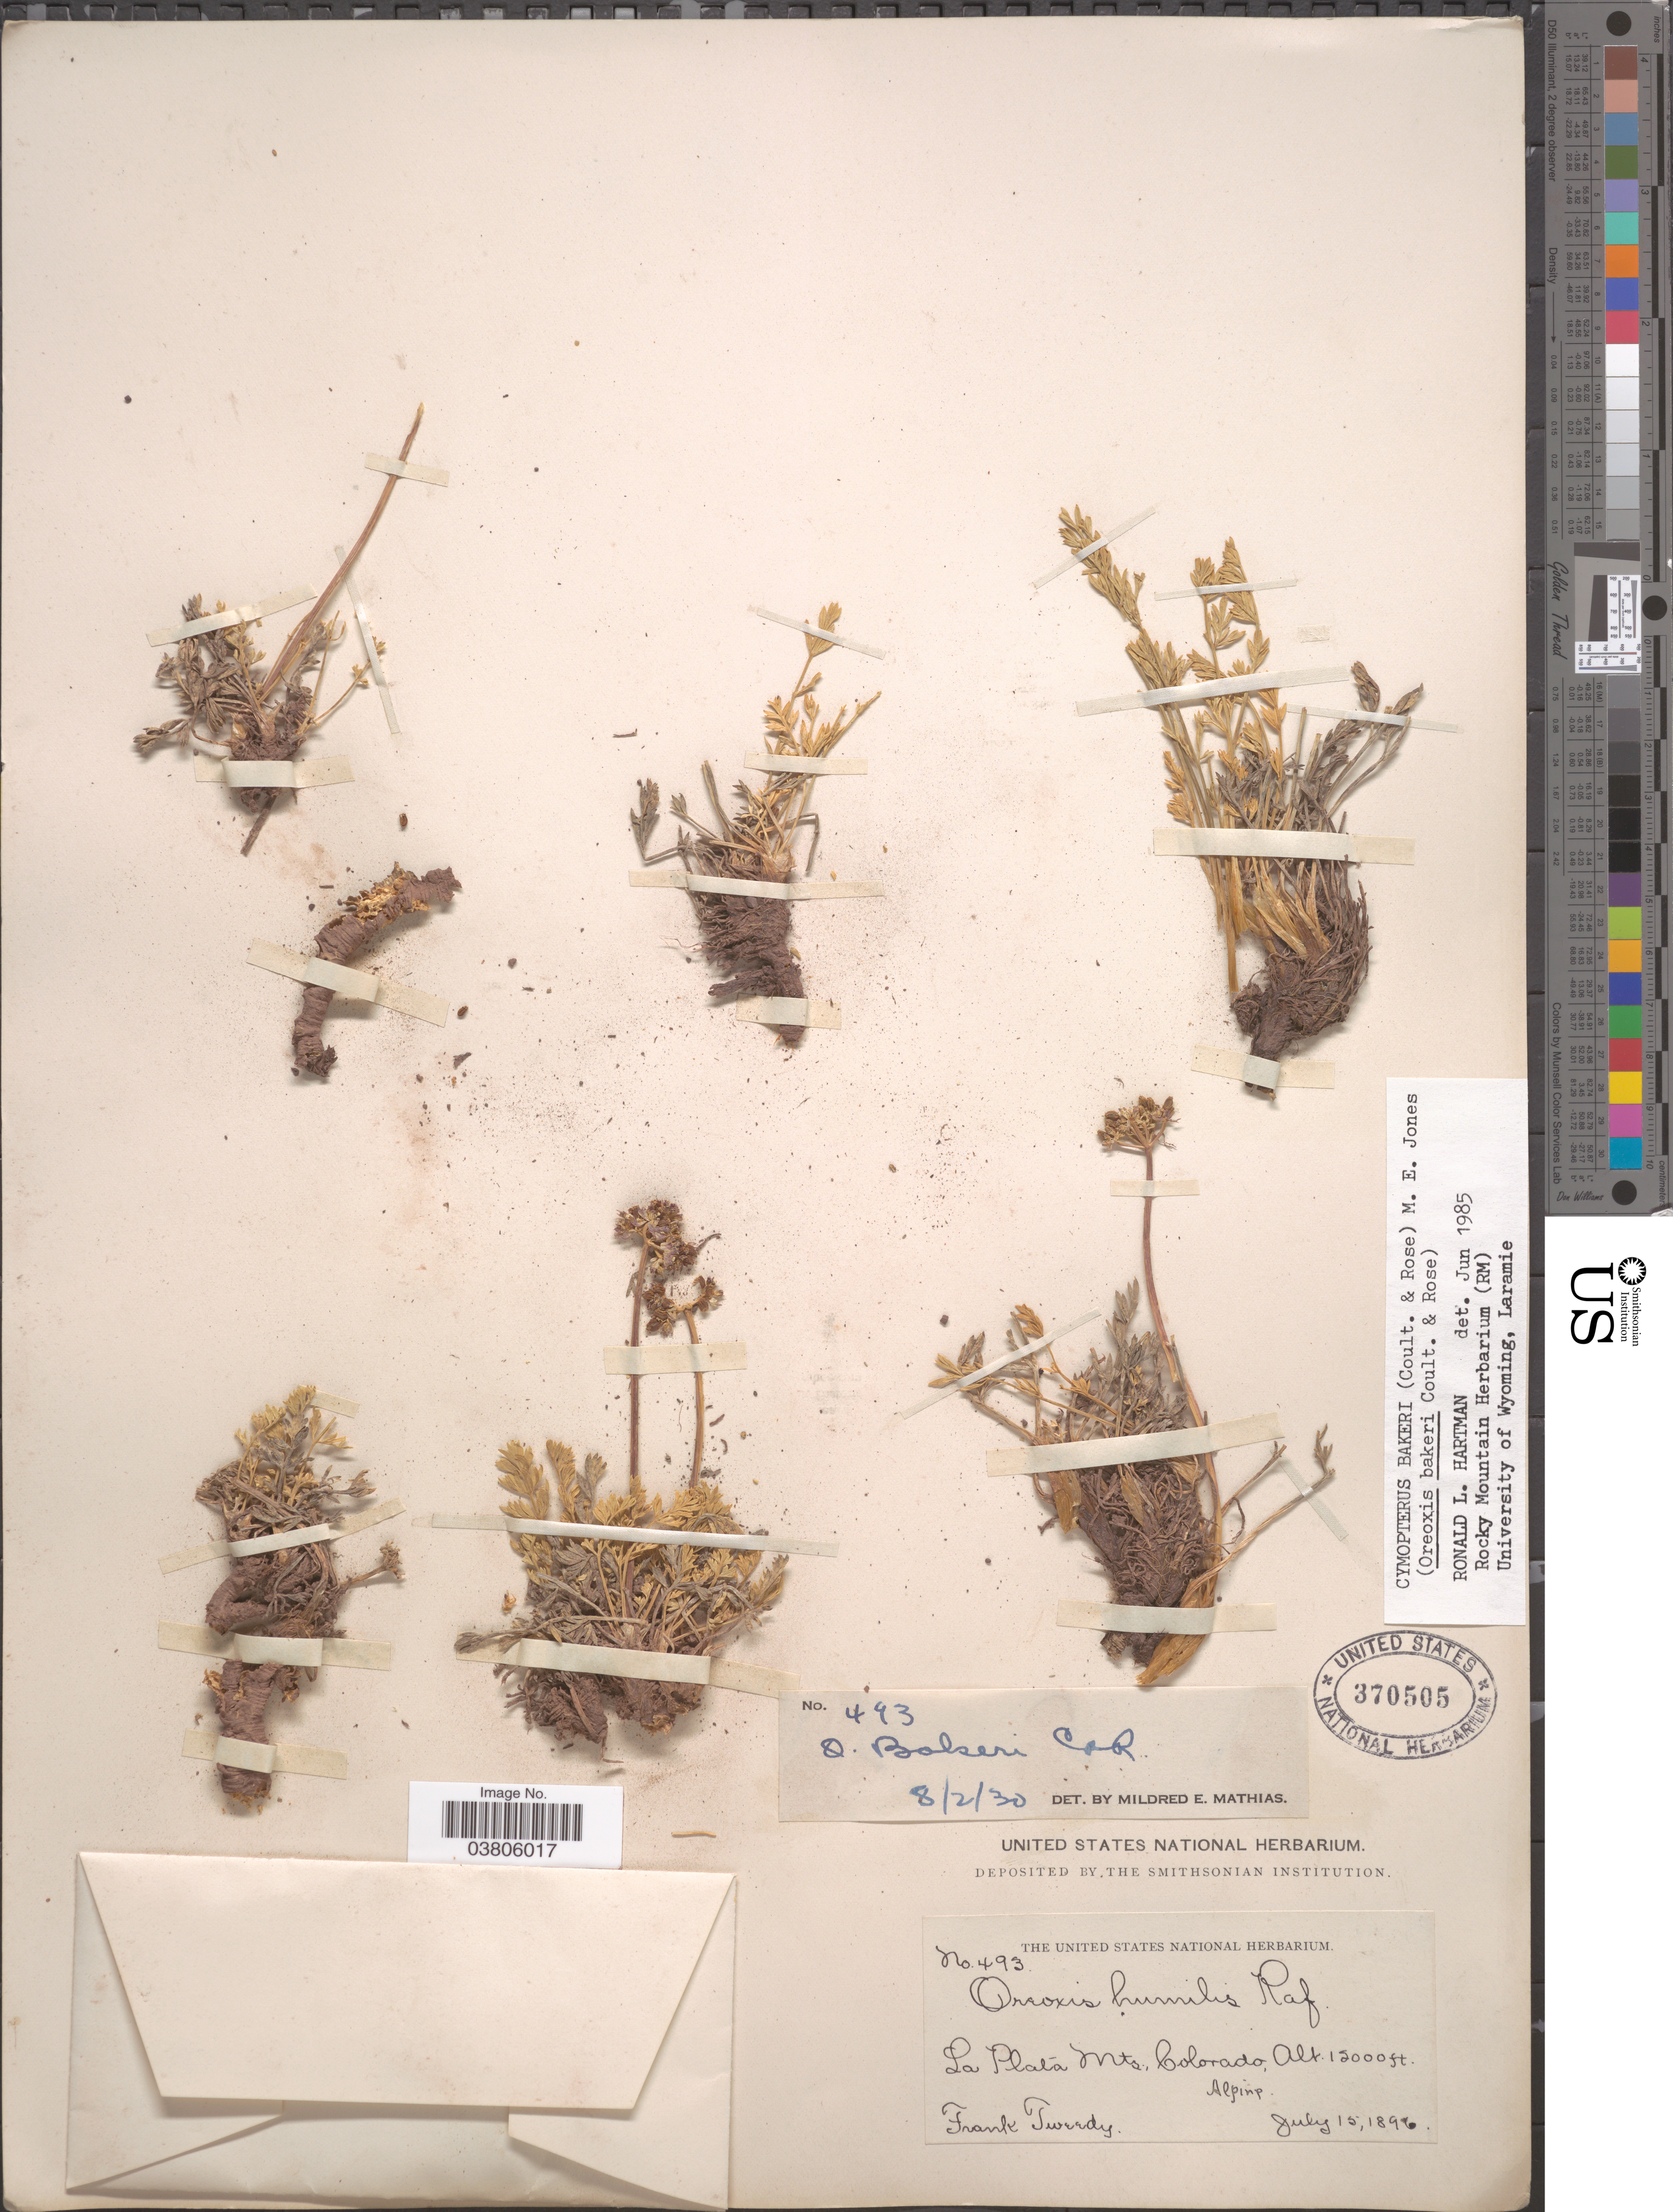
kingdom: Plantae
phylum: Tracheophyta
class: Magnoliopsida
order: Apiales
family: Apiaceae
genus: Cymopterus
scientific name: Cymopterus bakeri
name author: M.E. Jones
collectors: F. Tweedy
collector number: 493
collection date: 1896-07-15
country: United States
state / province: Colorado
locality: La Plata Mts.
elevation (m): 3658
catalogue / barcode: US 370505